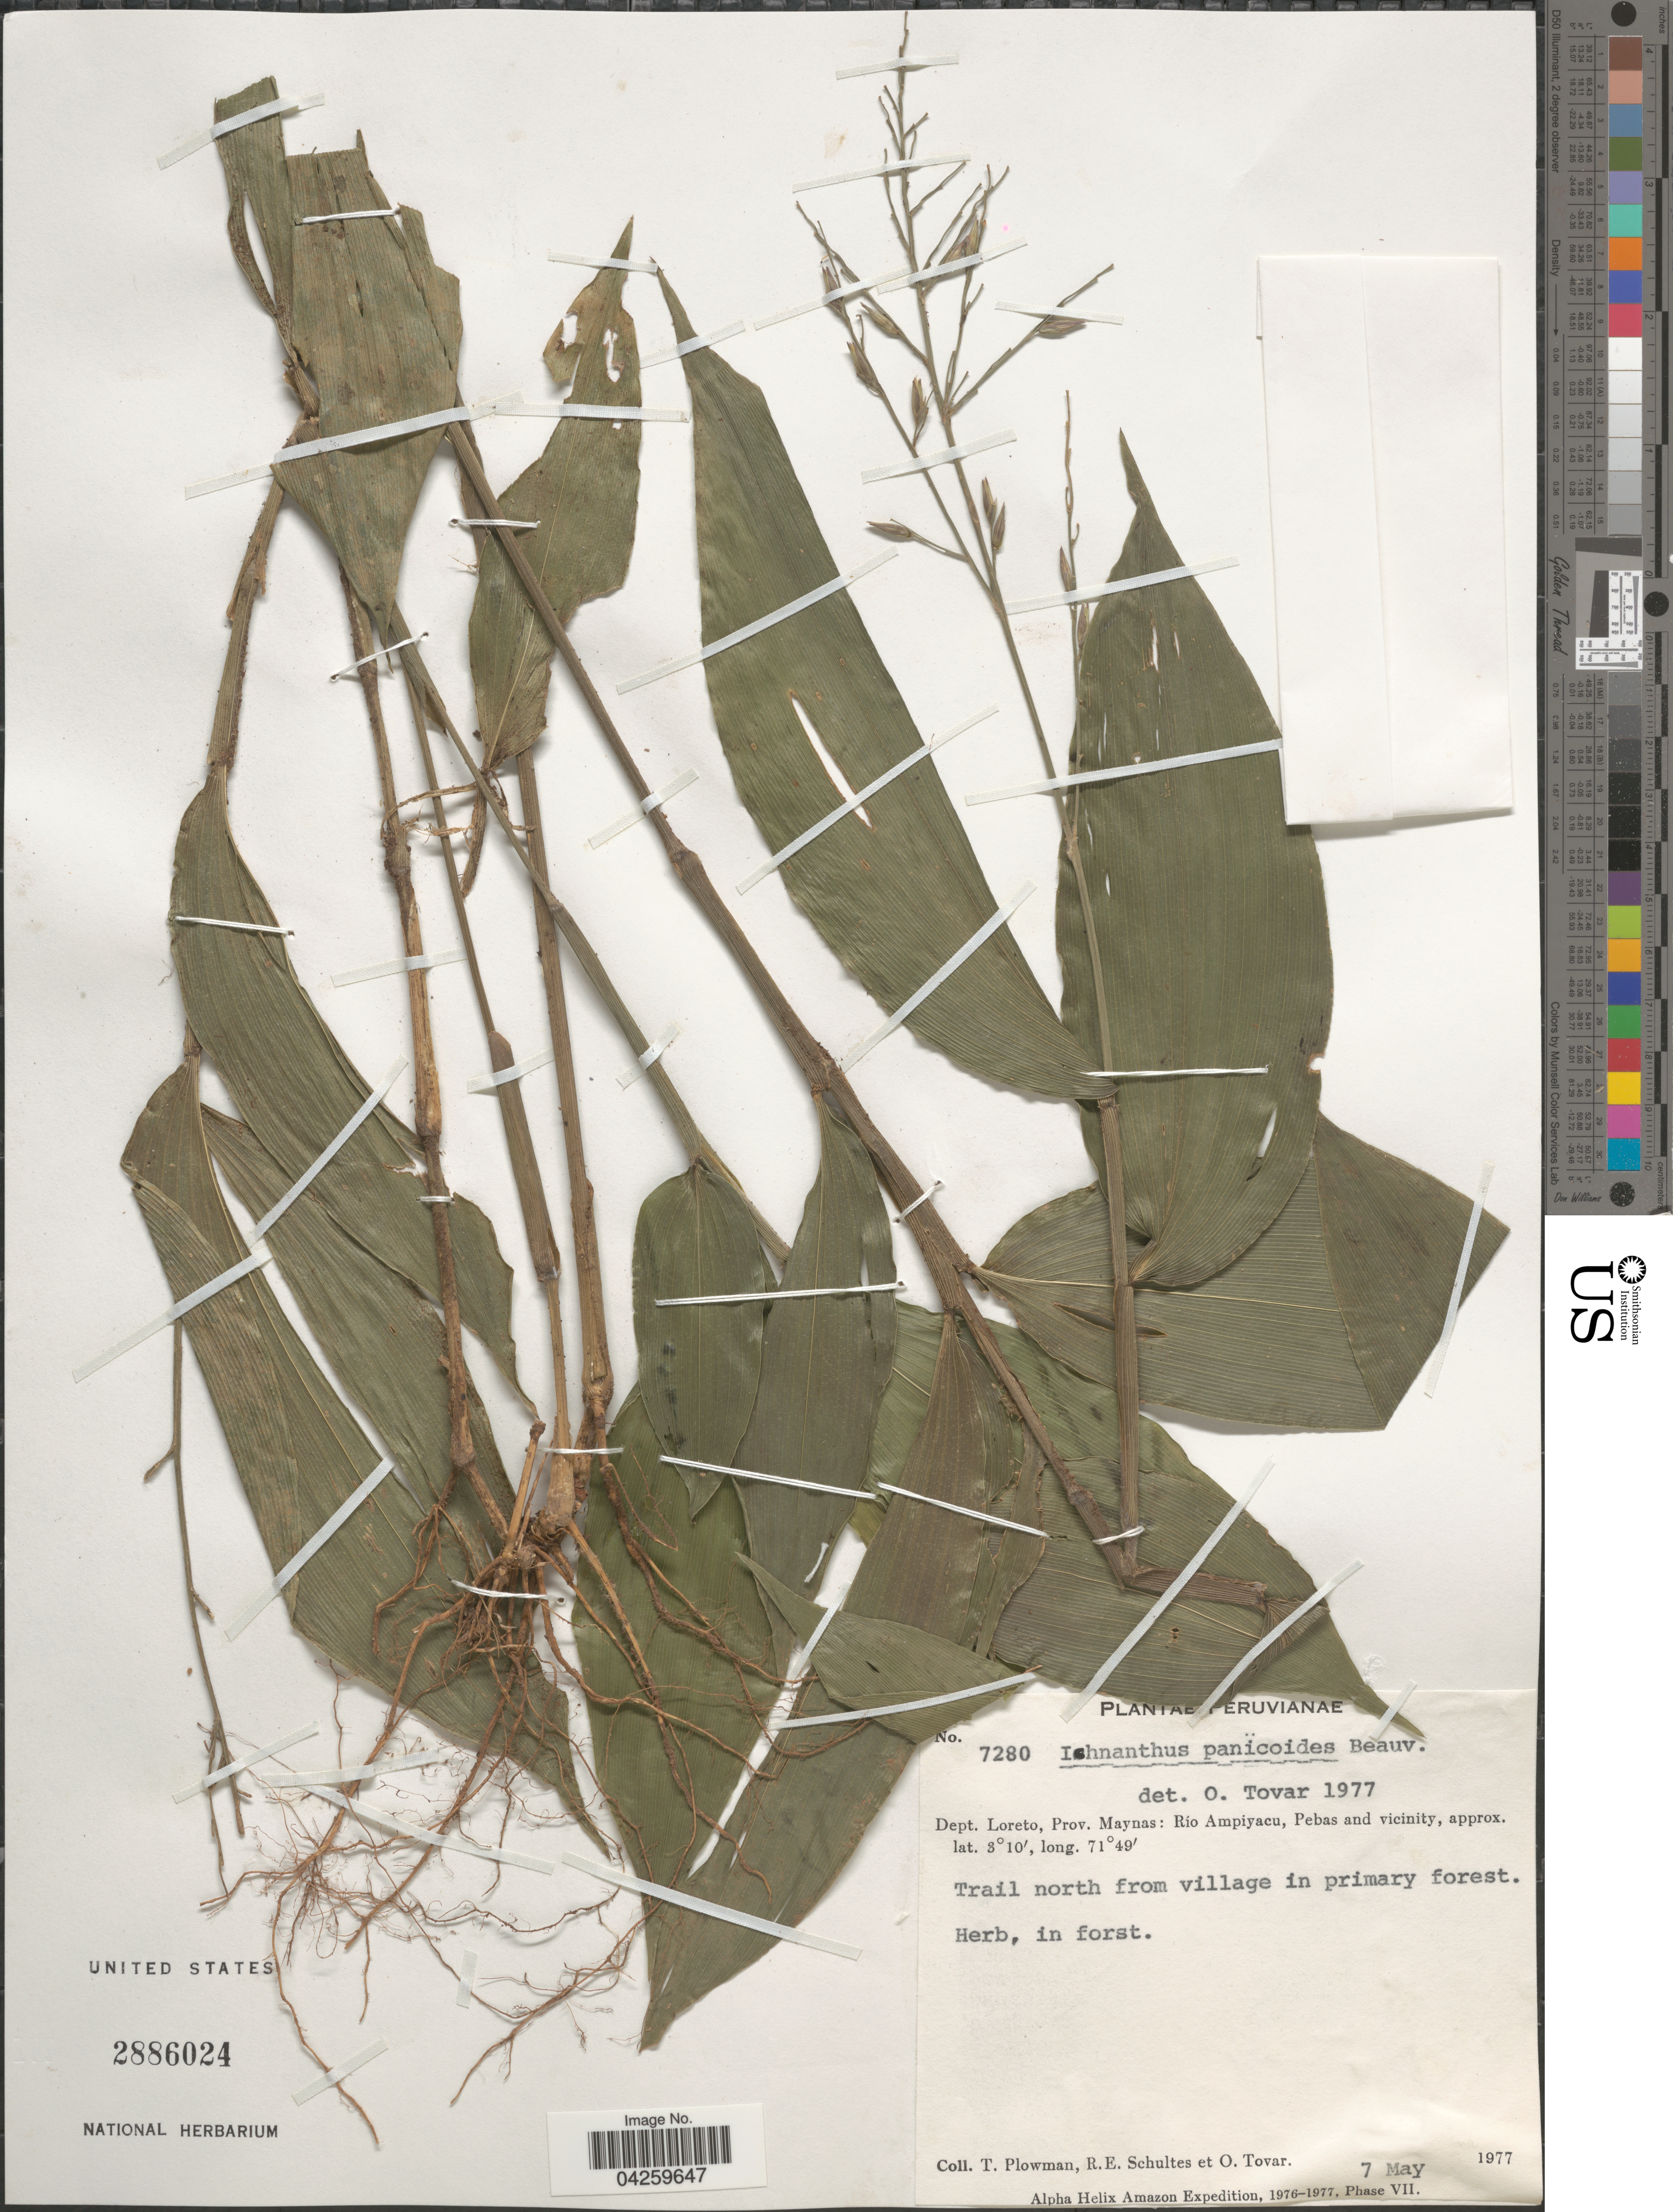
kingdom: Plantae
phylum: Tracheophyta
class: Liliopsida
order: Poales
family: Poaceae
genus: Ichnanthus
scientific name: Ichnanthus panicoides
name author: P. Beauv.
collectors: T. Plowman, R. E. Schultes & Ó. Tovar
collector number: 7280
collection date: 1977-05-07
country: Peru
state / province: Loreto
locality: Dept. Loreto, Prov. Maynas: Río Ampiyacu, Pebas and vicinity. Trail north from village in primary forest. Alpha Helix Amazon Expedition, 1976-1977, Phase VII.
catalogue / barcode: US 2886024